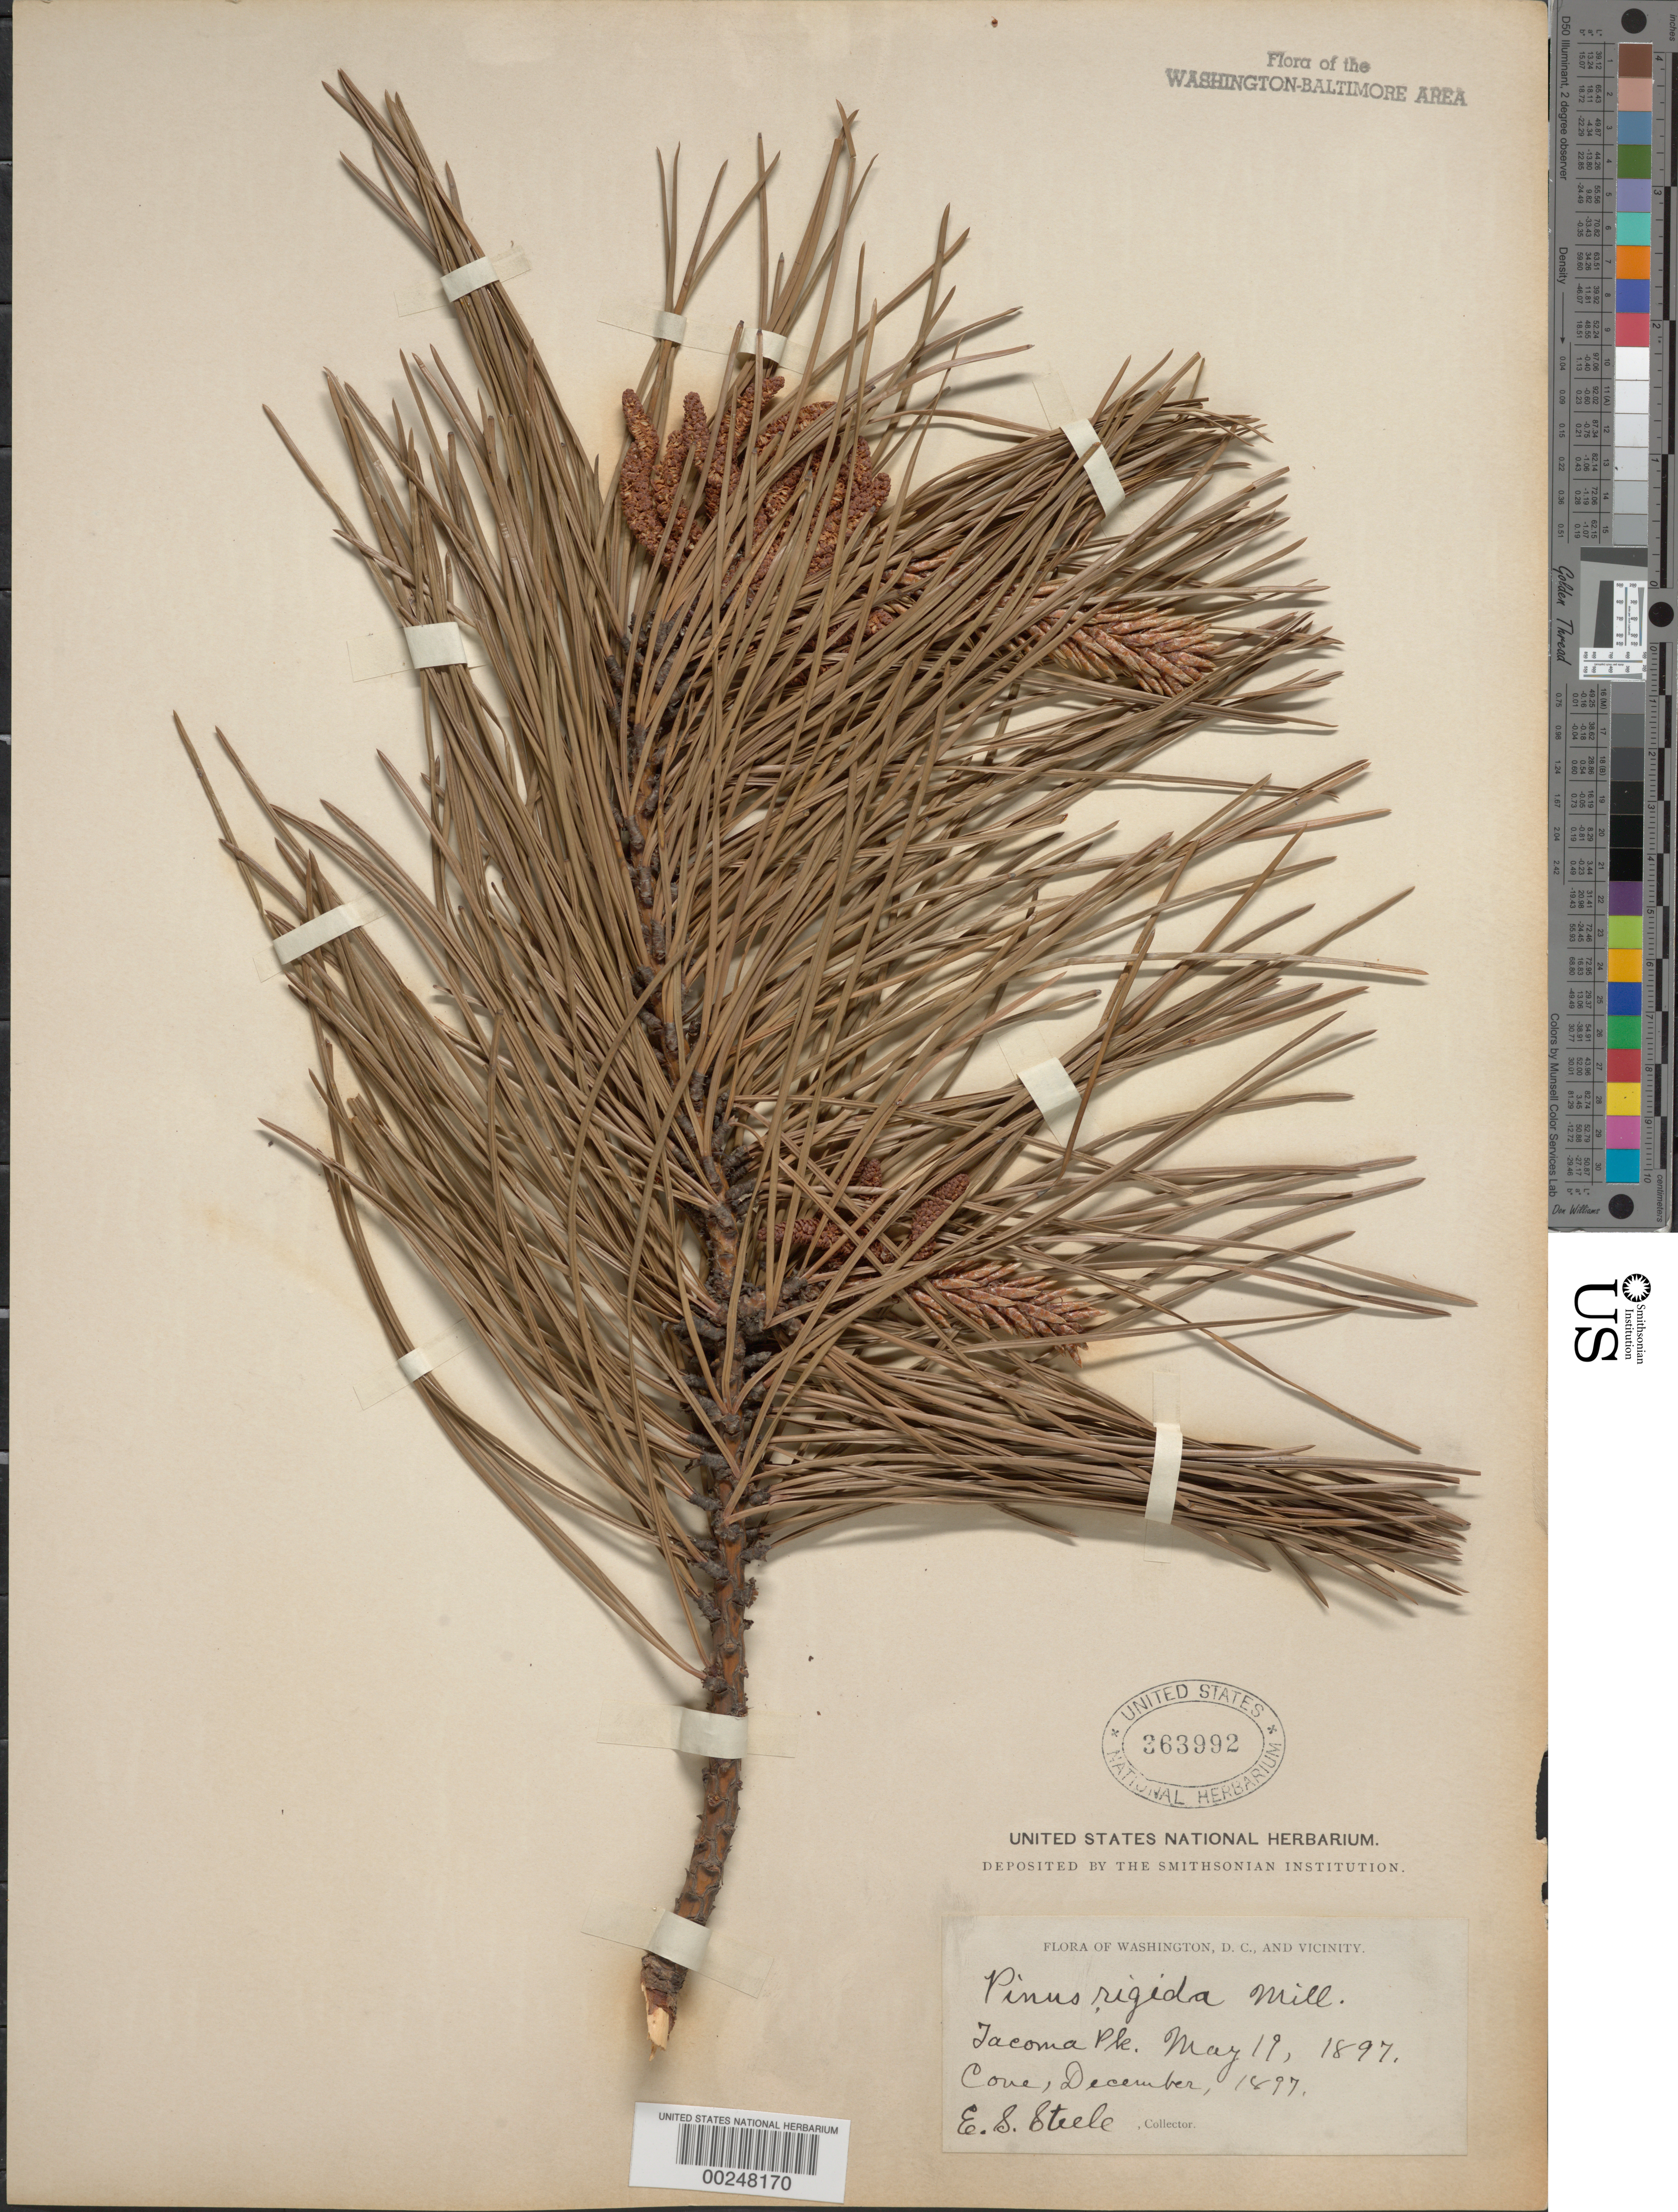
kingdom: Plantae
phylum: Tracheophyta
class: Pinopsida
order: Pinales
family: Pinaceae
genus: Pinus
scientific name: Pinus rigida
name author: Mill.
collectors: E. Steele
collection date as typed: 19 May 1897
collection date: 1897-05-19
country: United States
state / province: Maryland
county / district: Montgomery / Prince George's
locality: Tacoma Park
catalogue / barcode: US 363992